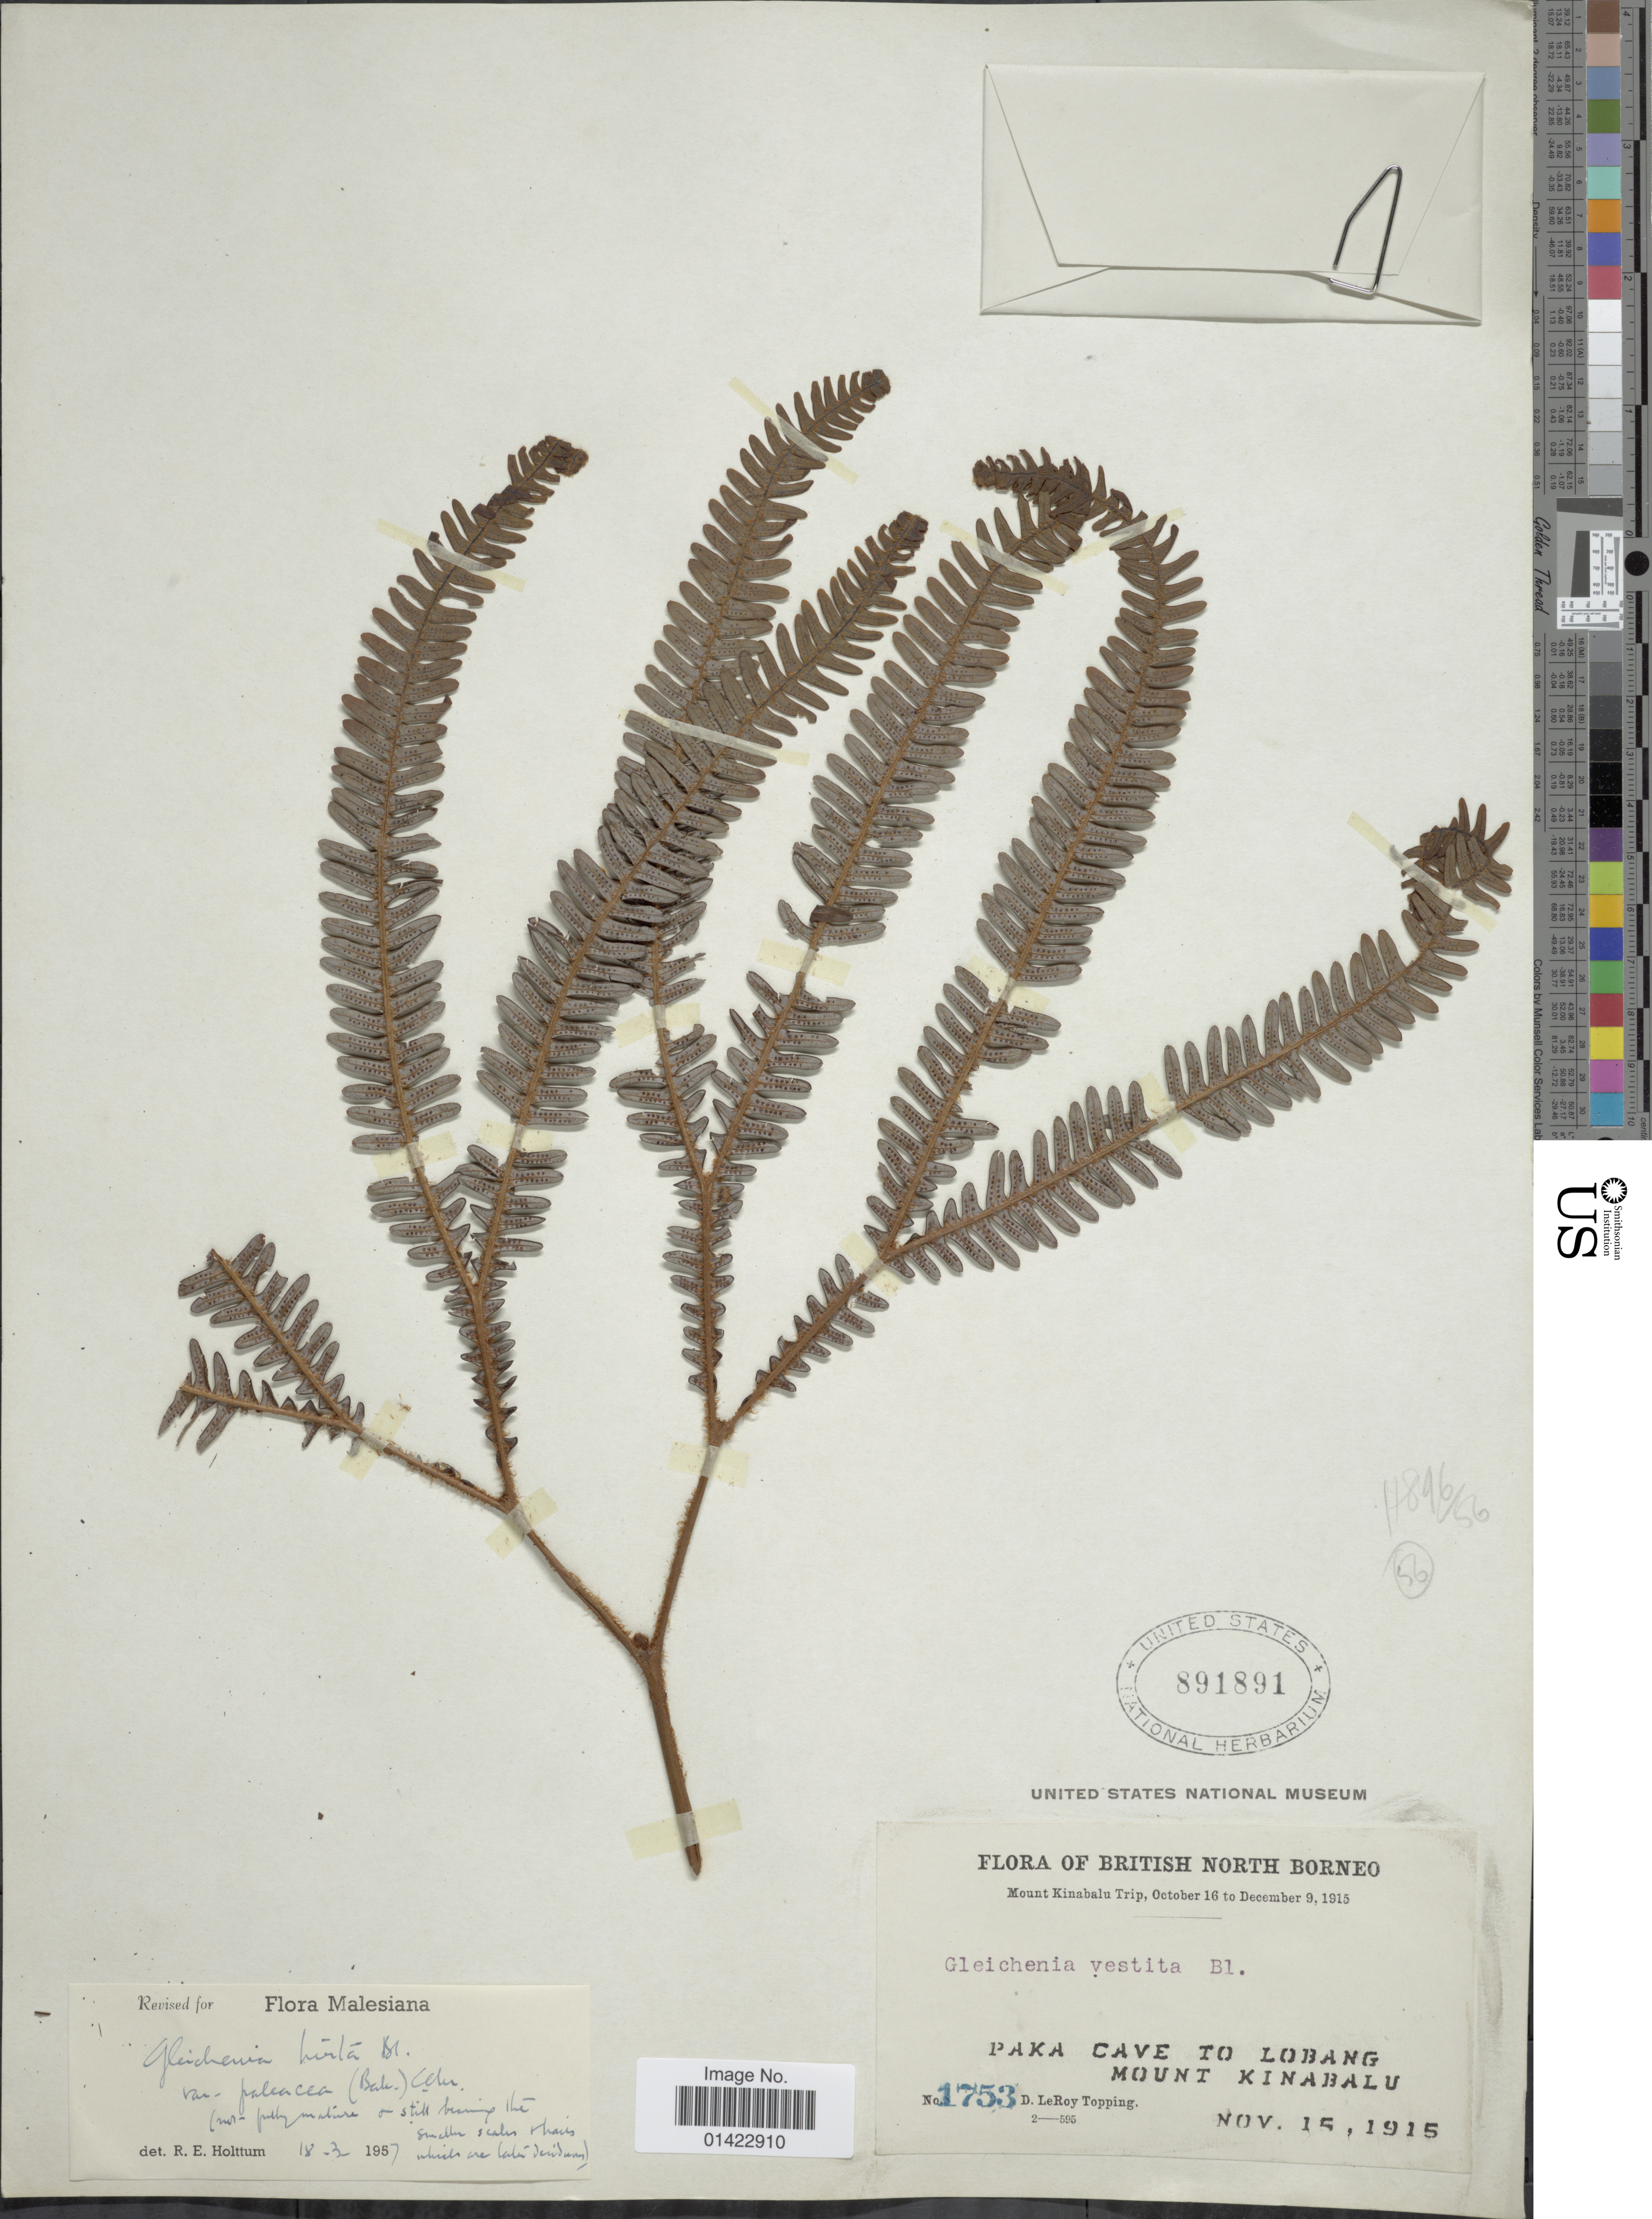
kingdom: Plantae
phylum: Tracheophyta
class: Polypodiopsida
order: Gleicheniales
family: Gleicheniaceae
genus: Sticherus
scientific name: Sticherus hirtus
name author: (Blume) Ching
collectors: D. L. Topping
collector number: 1753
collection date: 1915-11-15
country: Malaysia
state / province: Sabah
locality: Paka Cave to Lobang Mount Kinabalu. British North Borneo.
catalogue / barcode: US 891891